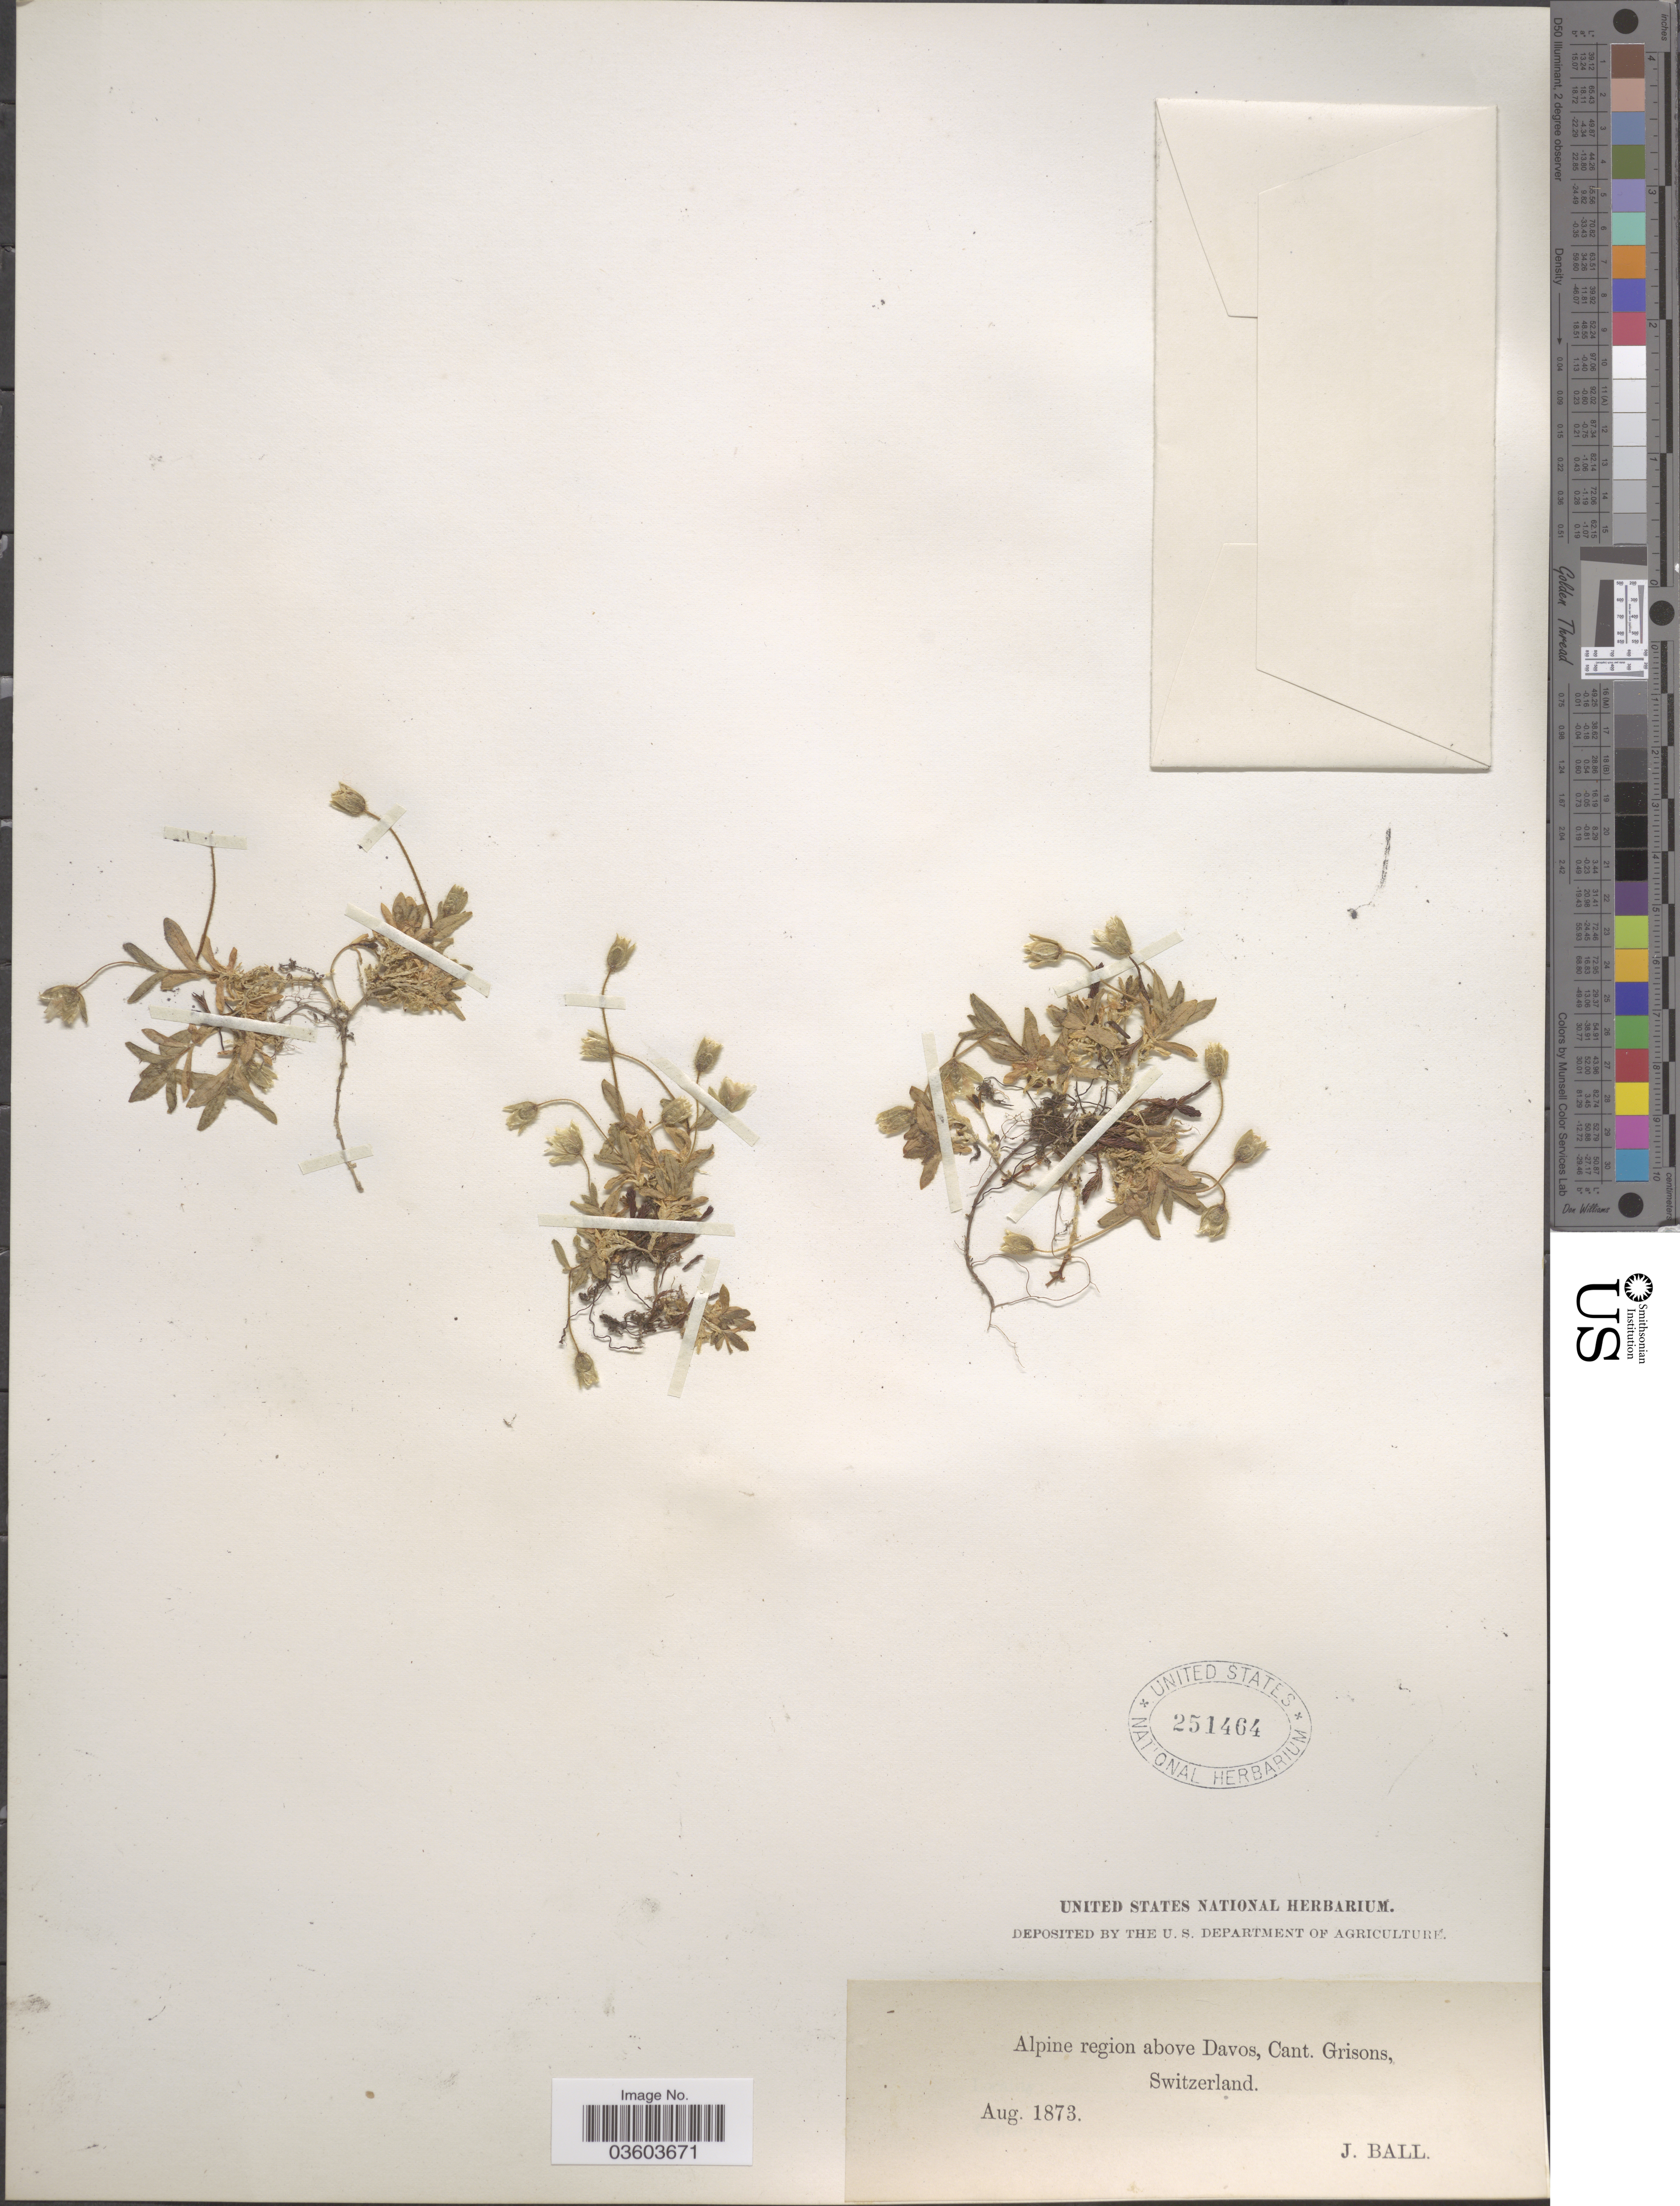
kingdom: Plantae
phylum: Tracheophyta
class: Magnoliopsida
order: Caryophyllales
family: Caryophyllaceae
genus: Cerastium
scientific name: Cerastium sp.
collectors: J. Ball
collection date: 1873-08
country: Switzerland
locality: Alpine region above Davos, Cant. Grisons.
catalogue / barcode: US 251464